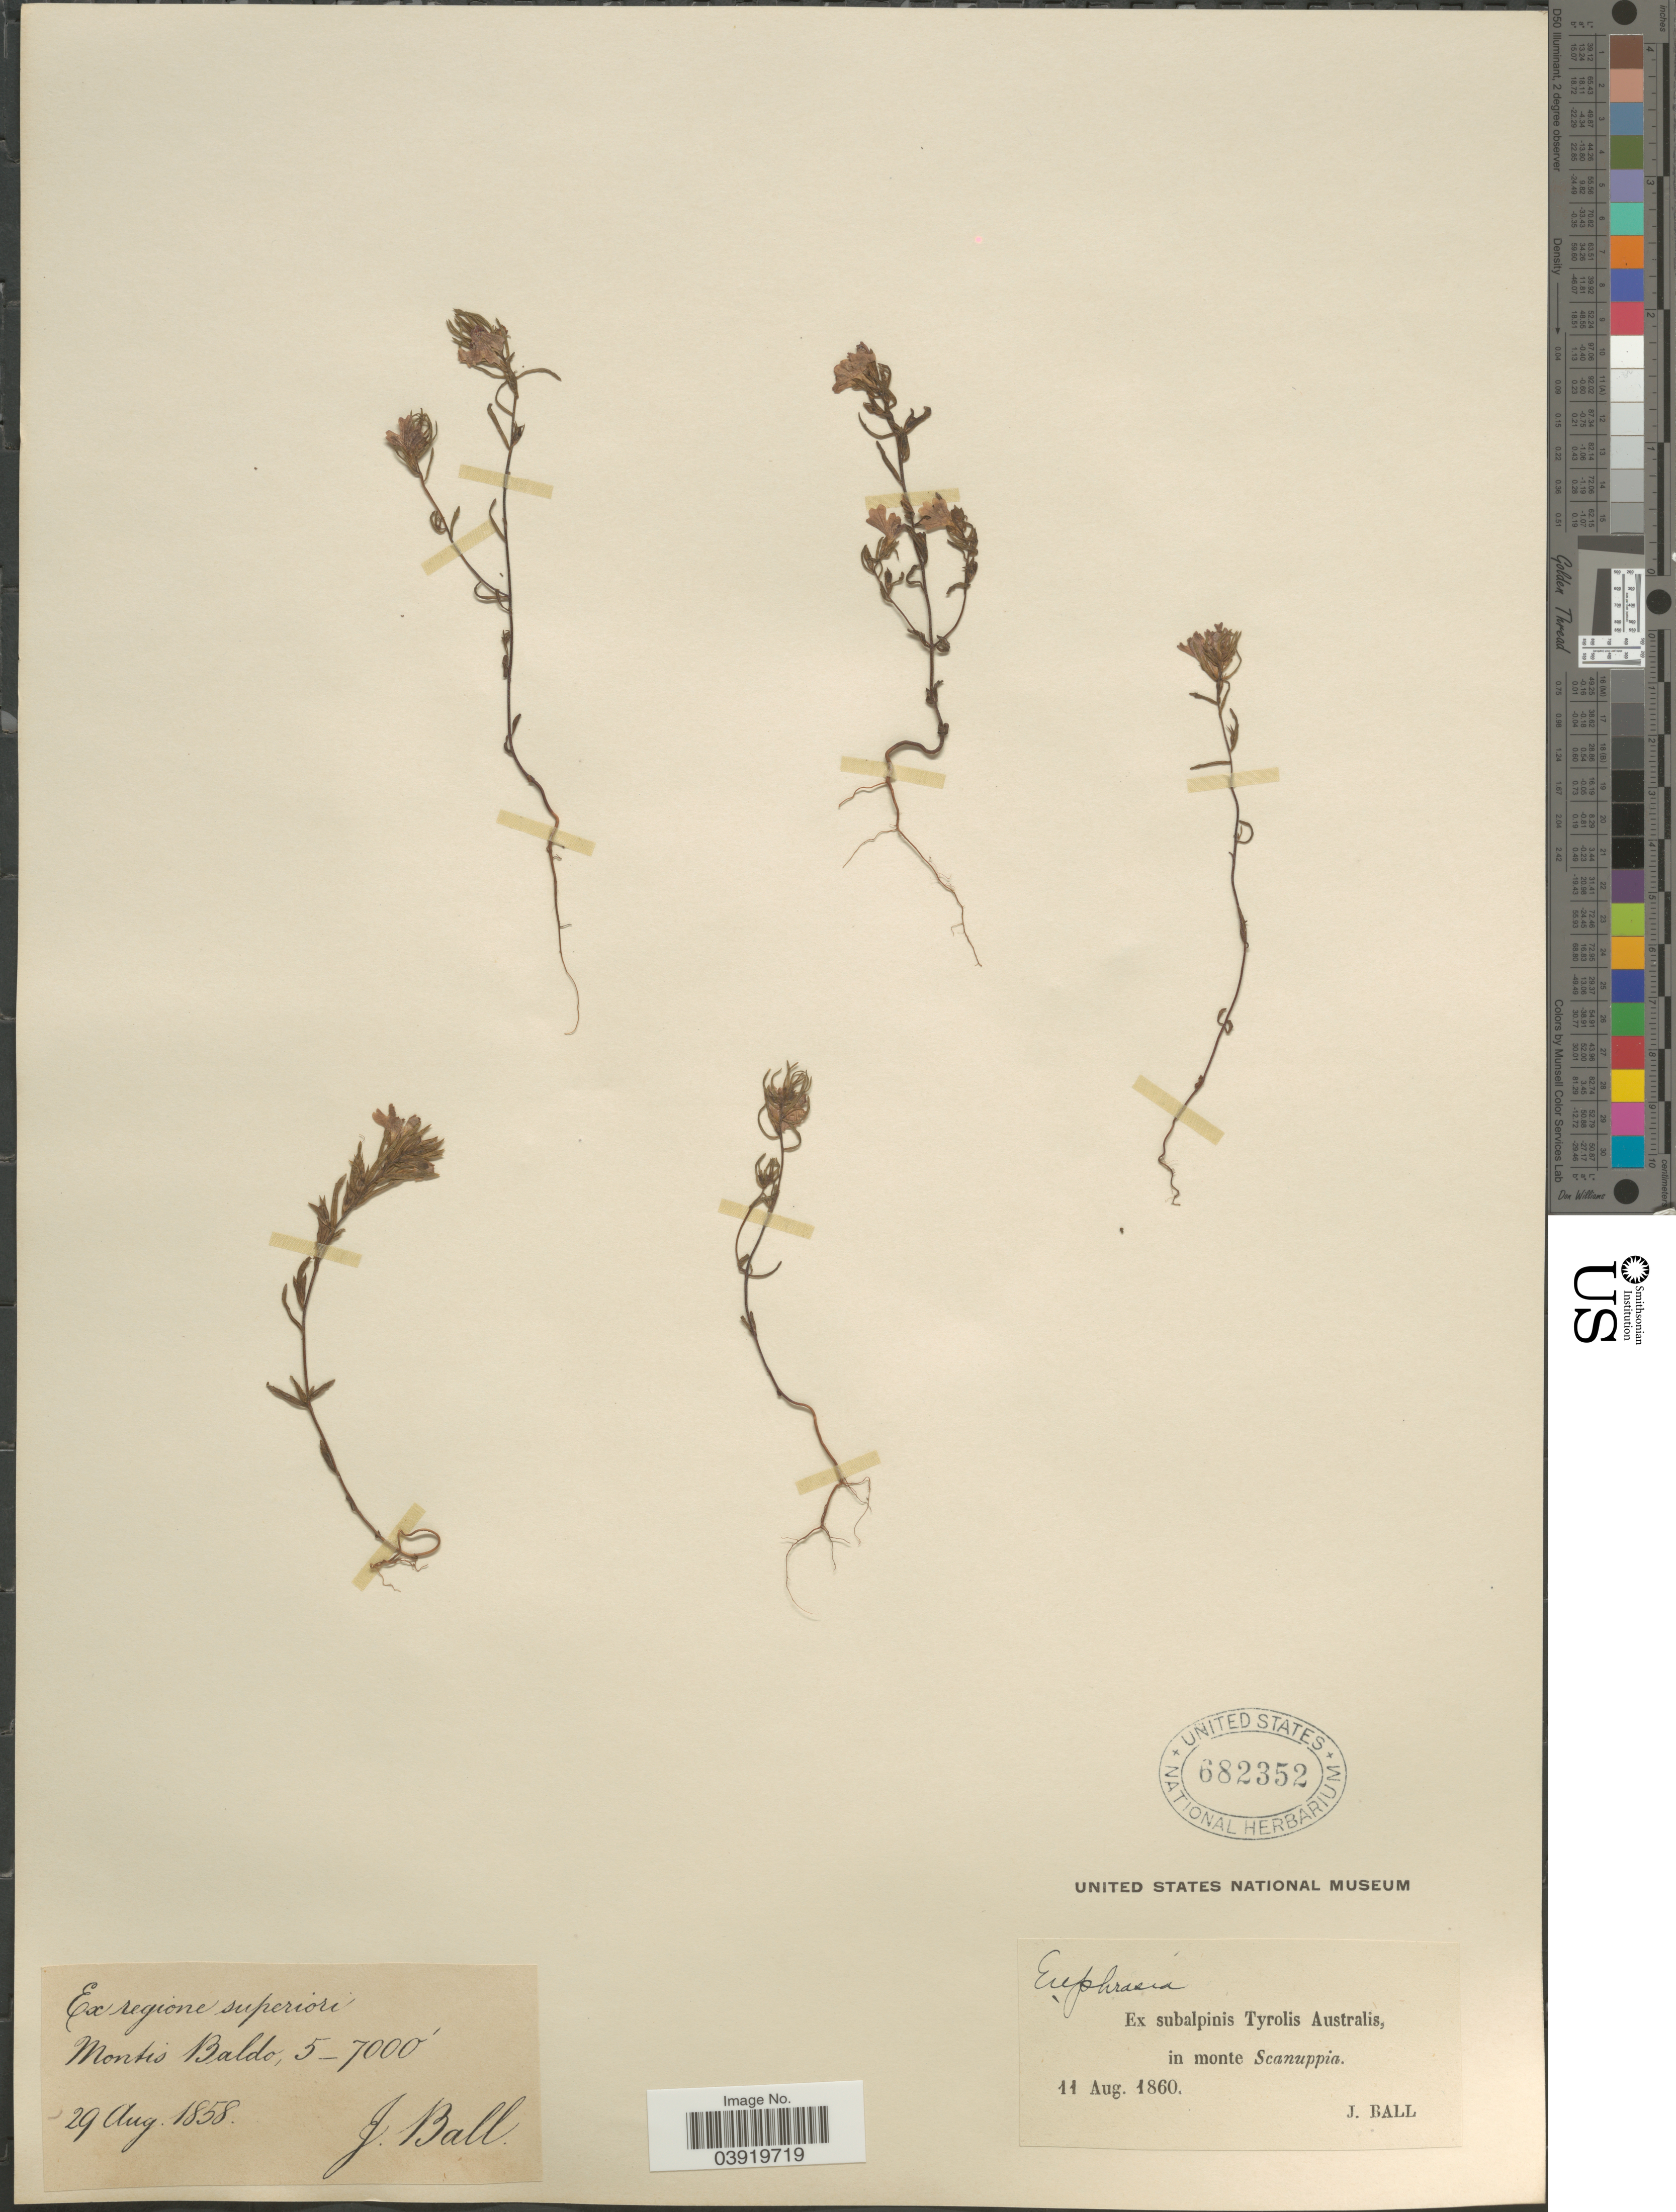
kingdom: Plantae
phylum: Tracheophyta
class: Magnoliopsida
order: Lamiales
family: Orobanchaceae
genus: Euphrasia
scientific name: Euphrasia sp.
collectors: J. Ball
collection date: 1858-08-29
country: Italy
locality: Ex regione superiore Montis Baldo.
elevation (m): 1524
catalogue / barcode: US 682352-2